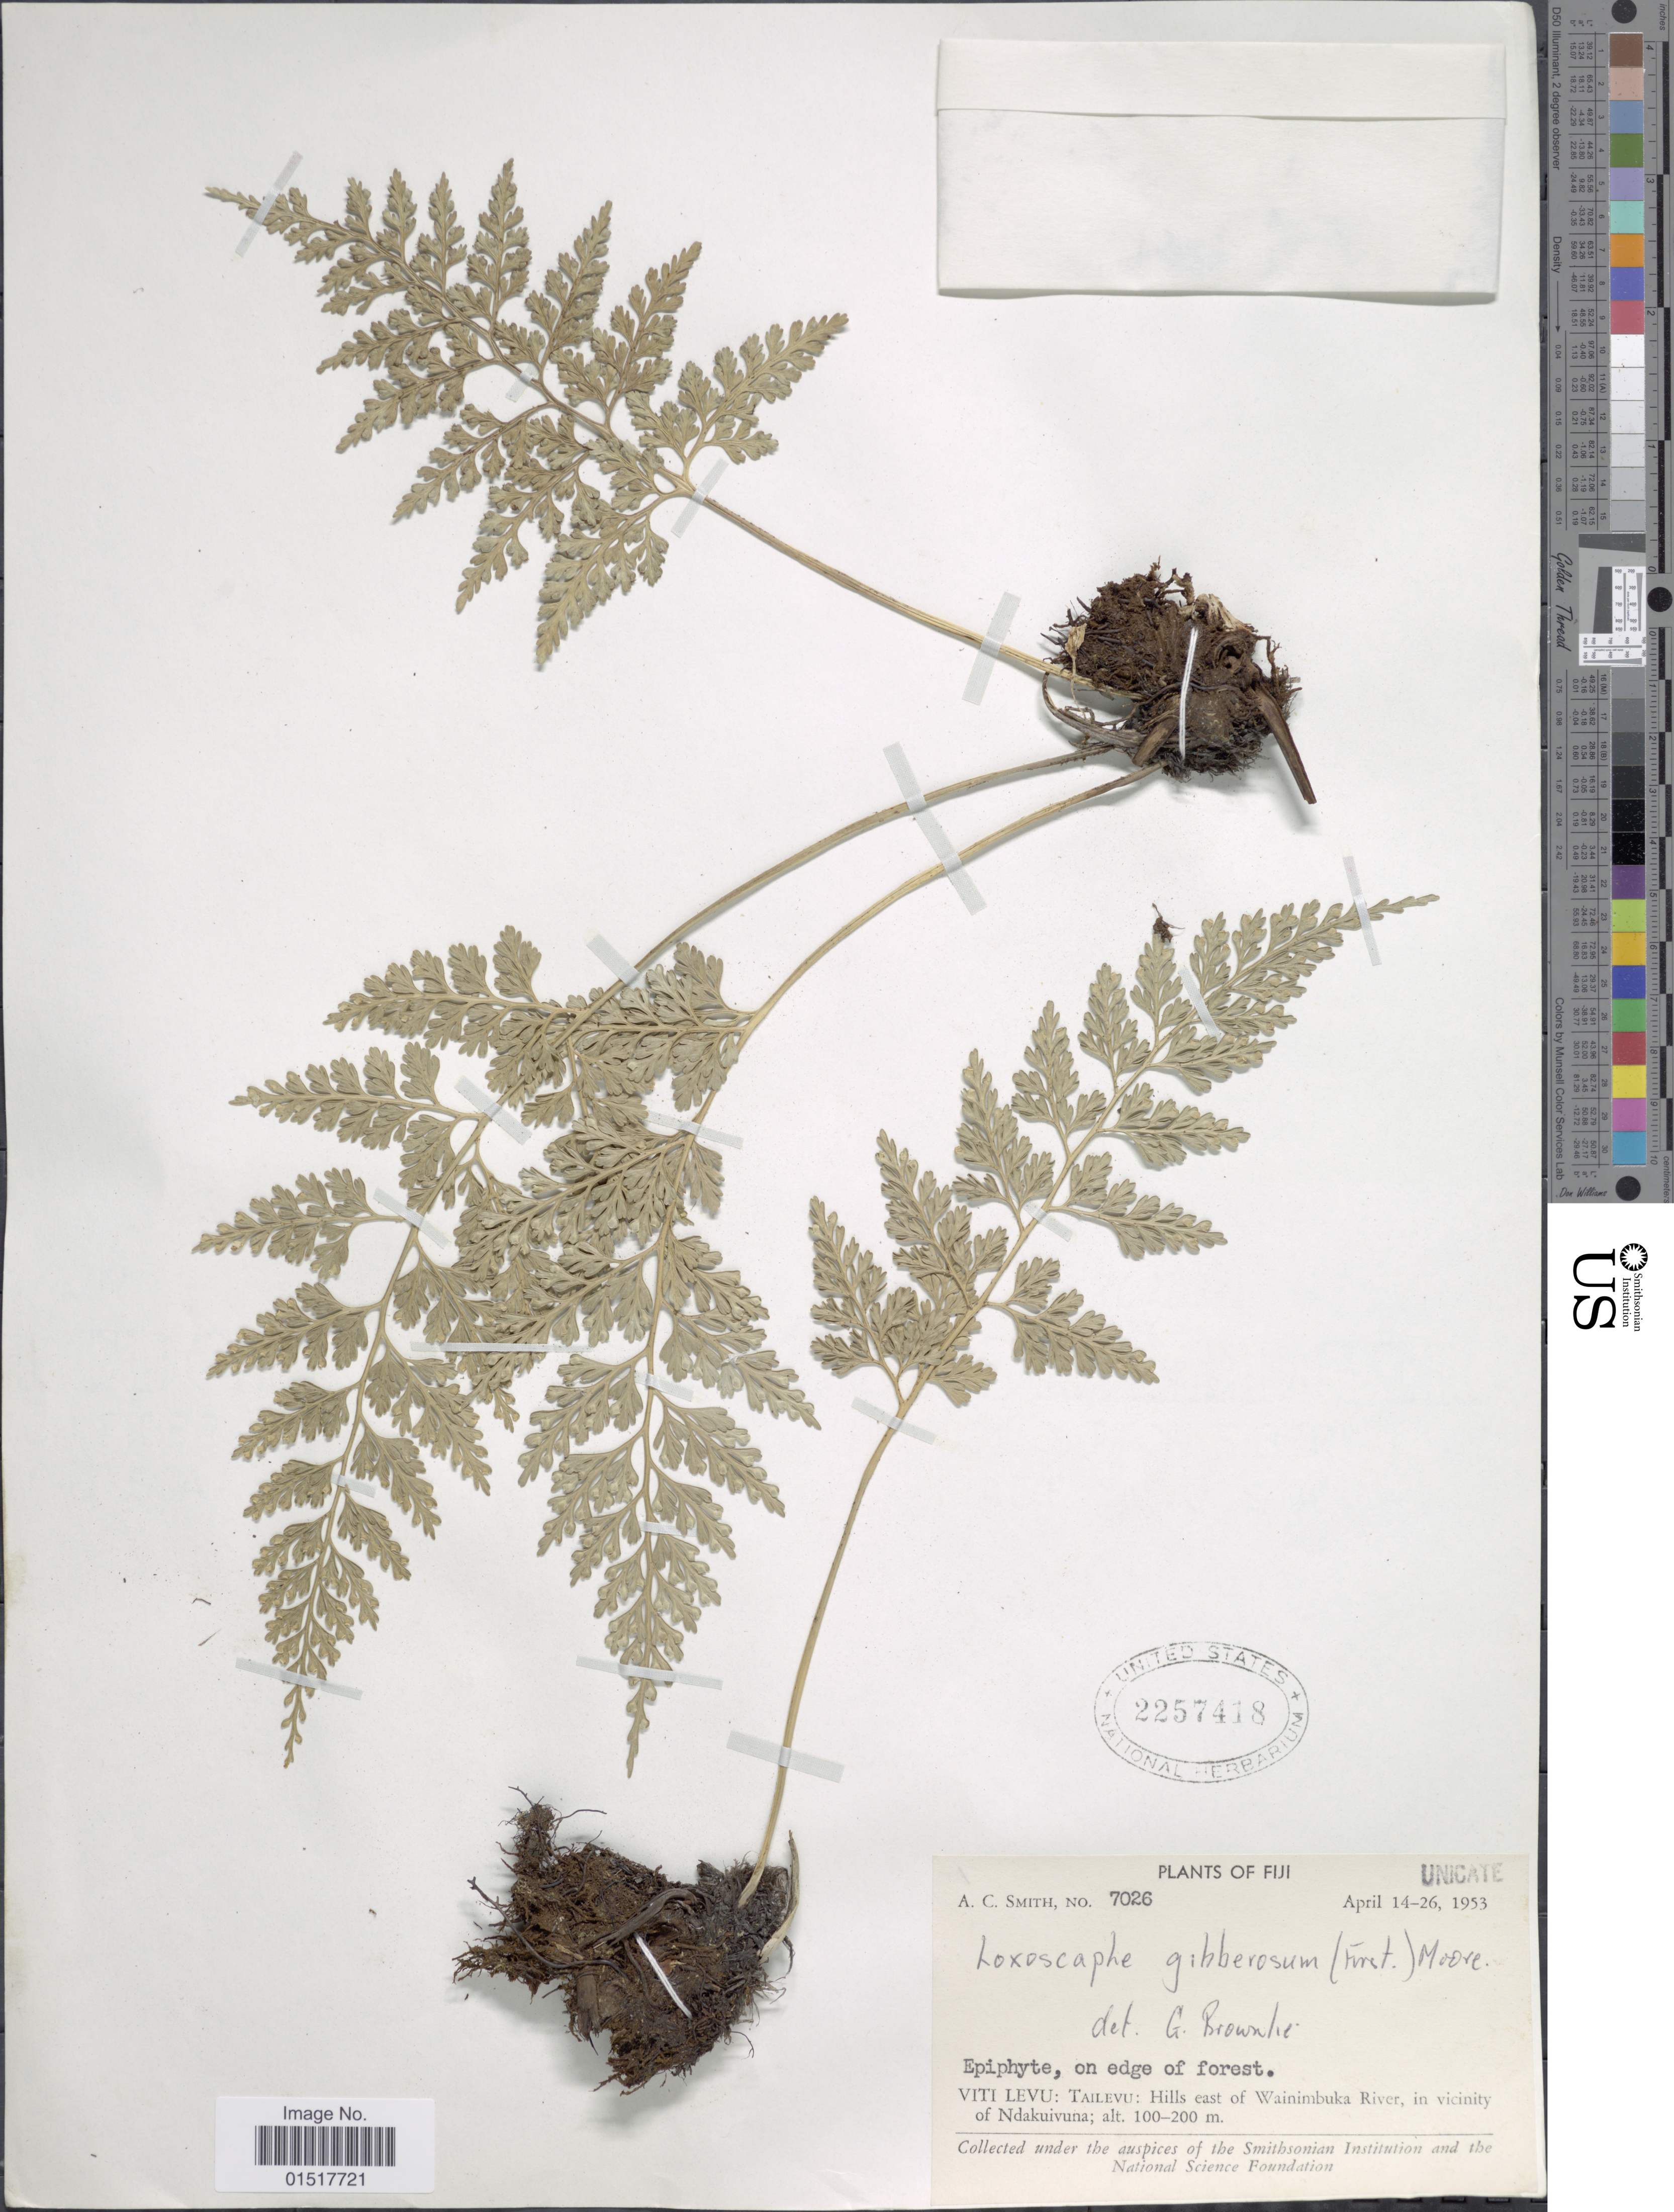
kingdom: Plantae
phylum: Tracheophyta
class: Polypodiopsida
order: Polypodiales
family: Aspleniaceae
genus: Asplenium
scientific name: Asplenium gibberosum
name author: (G. Forst.) Mett.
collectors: A. C. Smith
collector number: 7026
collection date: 1953-04-14/1953-04-26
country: Fiji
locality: Tailevu: Hills east of Wainimbuka River, in vicinity of Ndakuivuna.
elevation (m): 100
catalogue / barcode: US 2257418